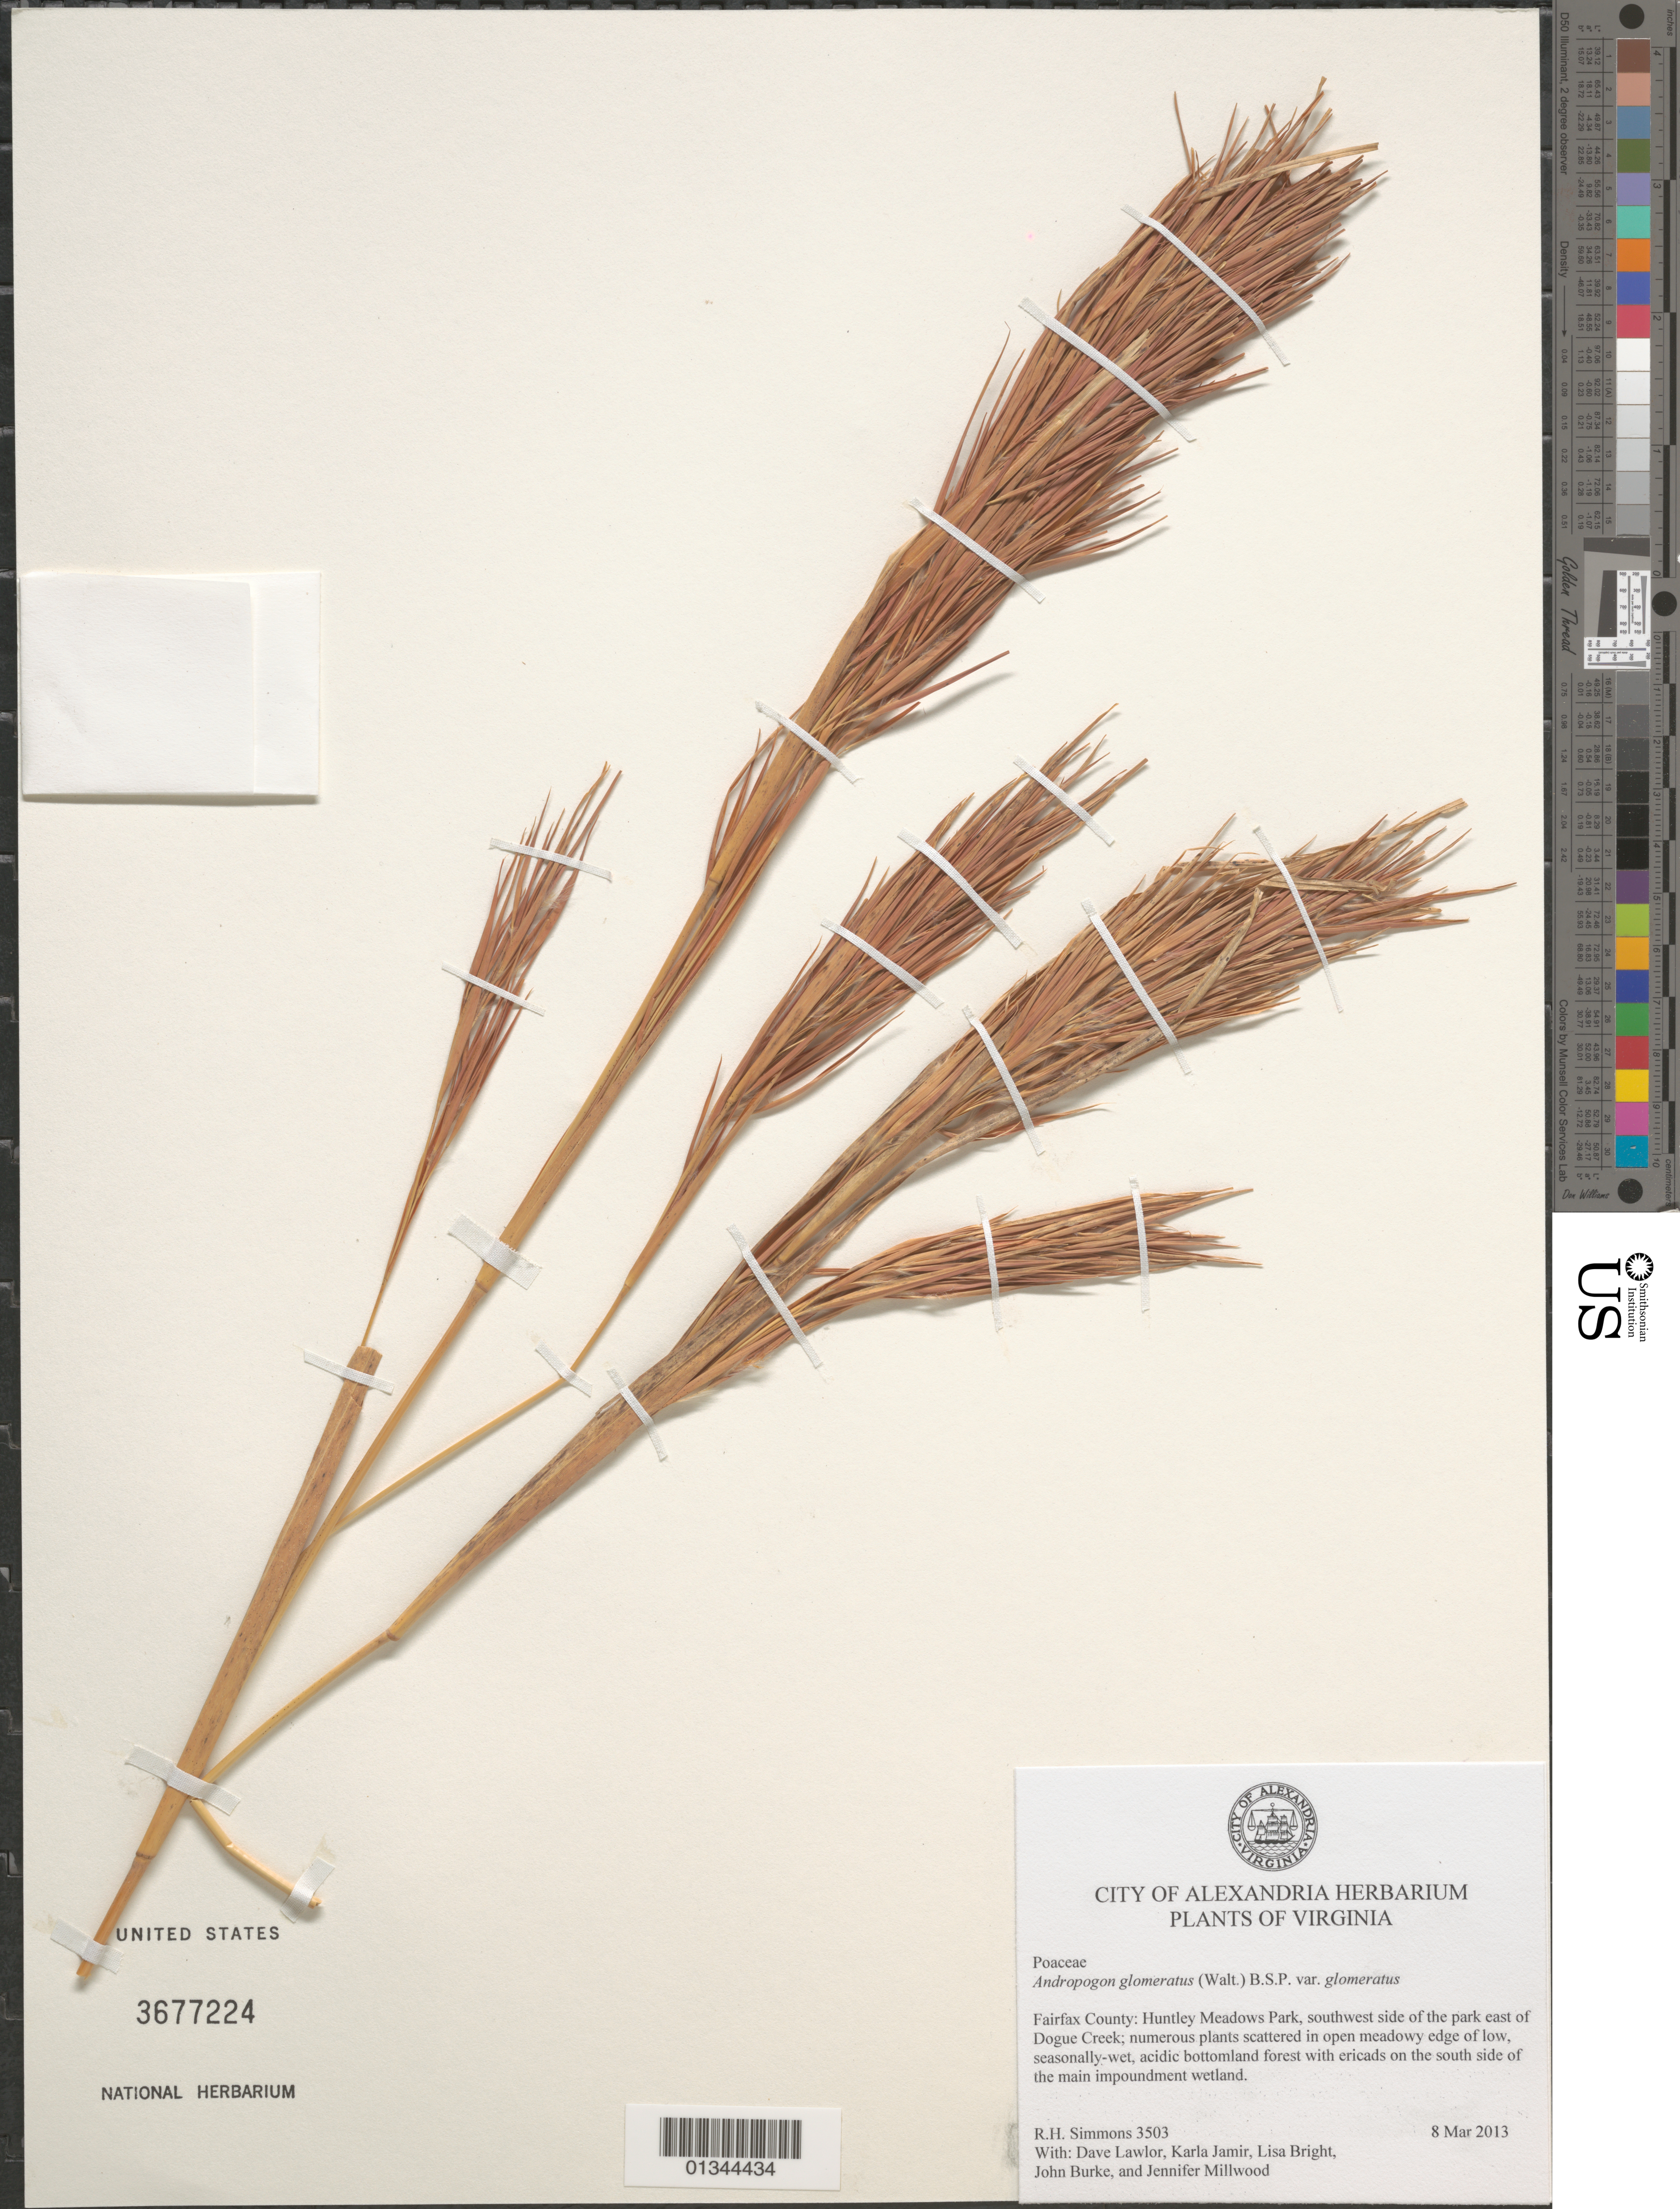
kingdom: Plantae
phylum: Tracheophyta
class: Liliopsida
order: Poales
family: Poaceae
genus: Andropogon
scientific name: Andropogon glomeratus var. glomeratus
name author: (Walter) Britton, Stearns & Poggenb.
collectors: R. H. Simmons, D. Lawlor, K. Jamir, L. Bright, J. Burke & J. Millwood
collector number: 3503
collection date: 2015-05-21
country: United States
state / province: Virginia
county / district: Fairfax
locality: Huntley Meadows Park, southwest side of the park east of Dogue Creek.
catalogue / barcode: US 3677224